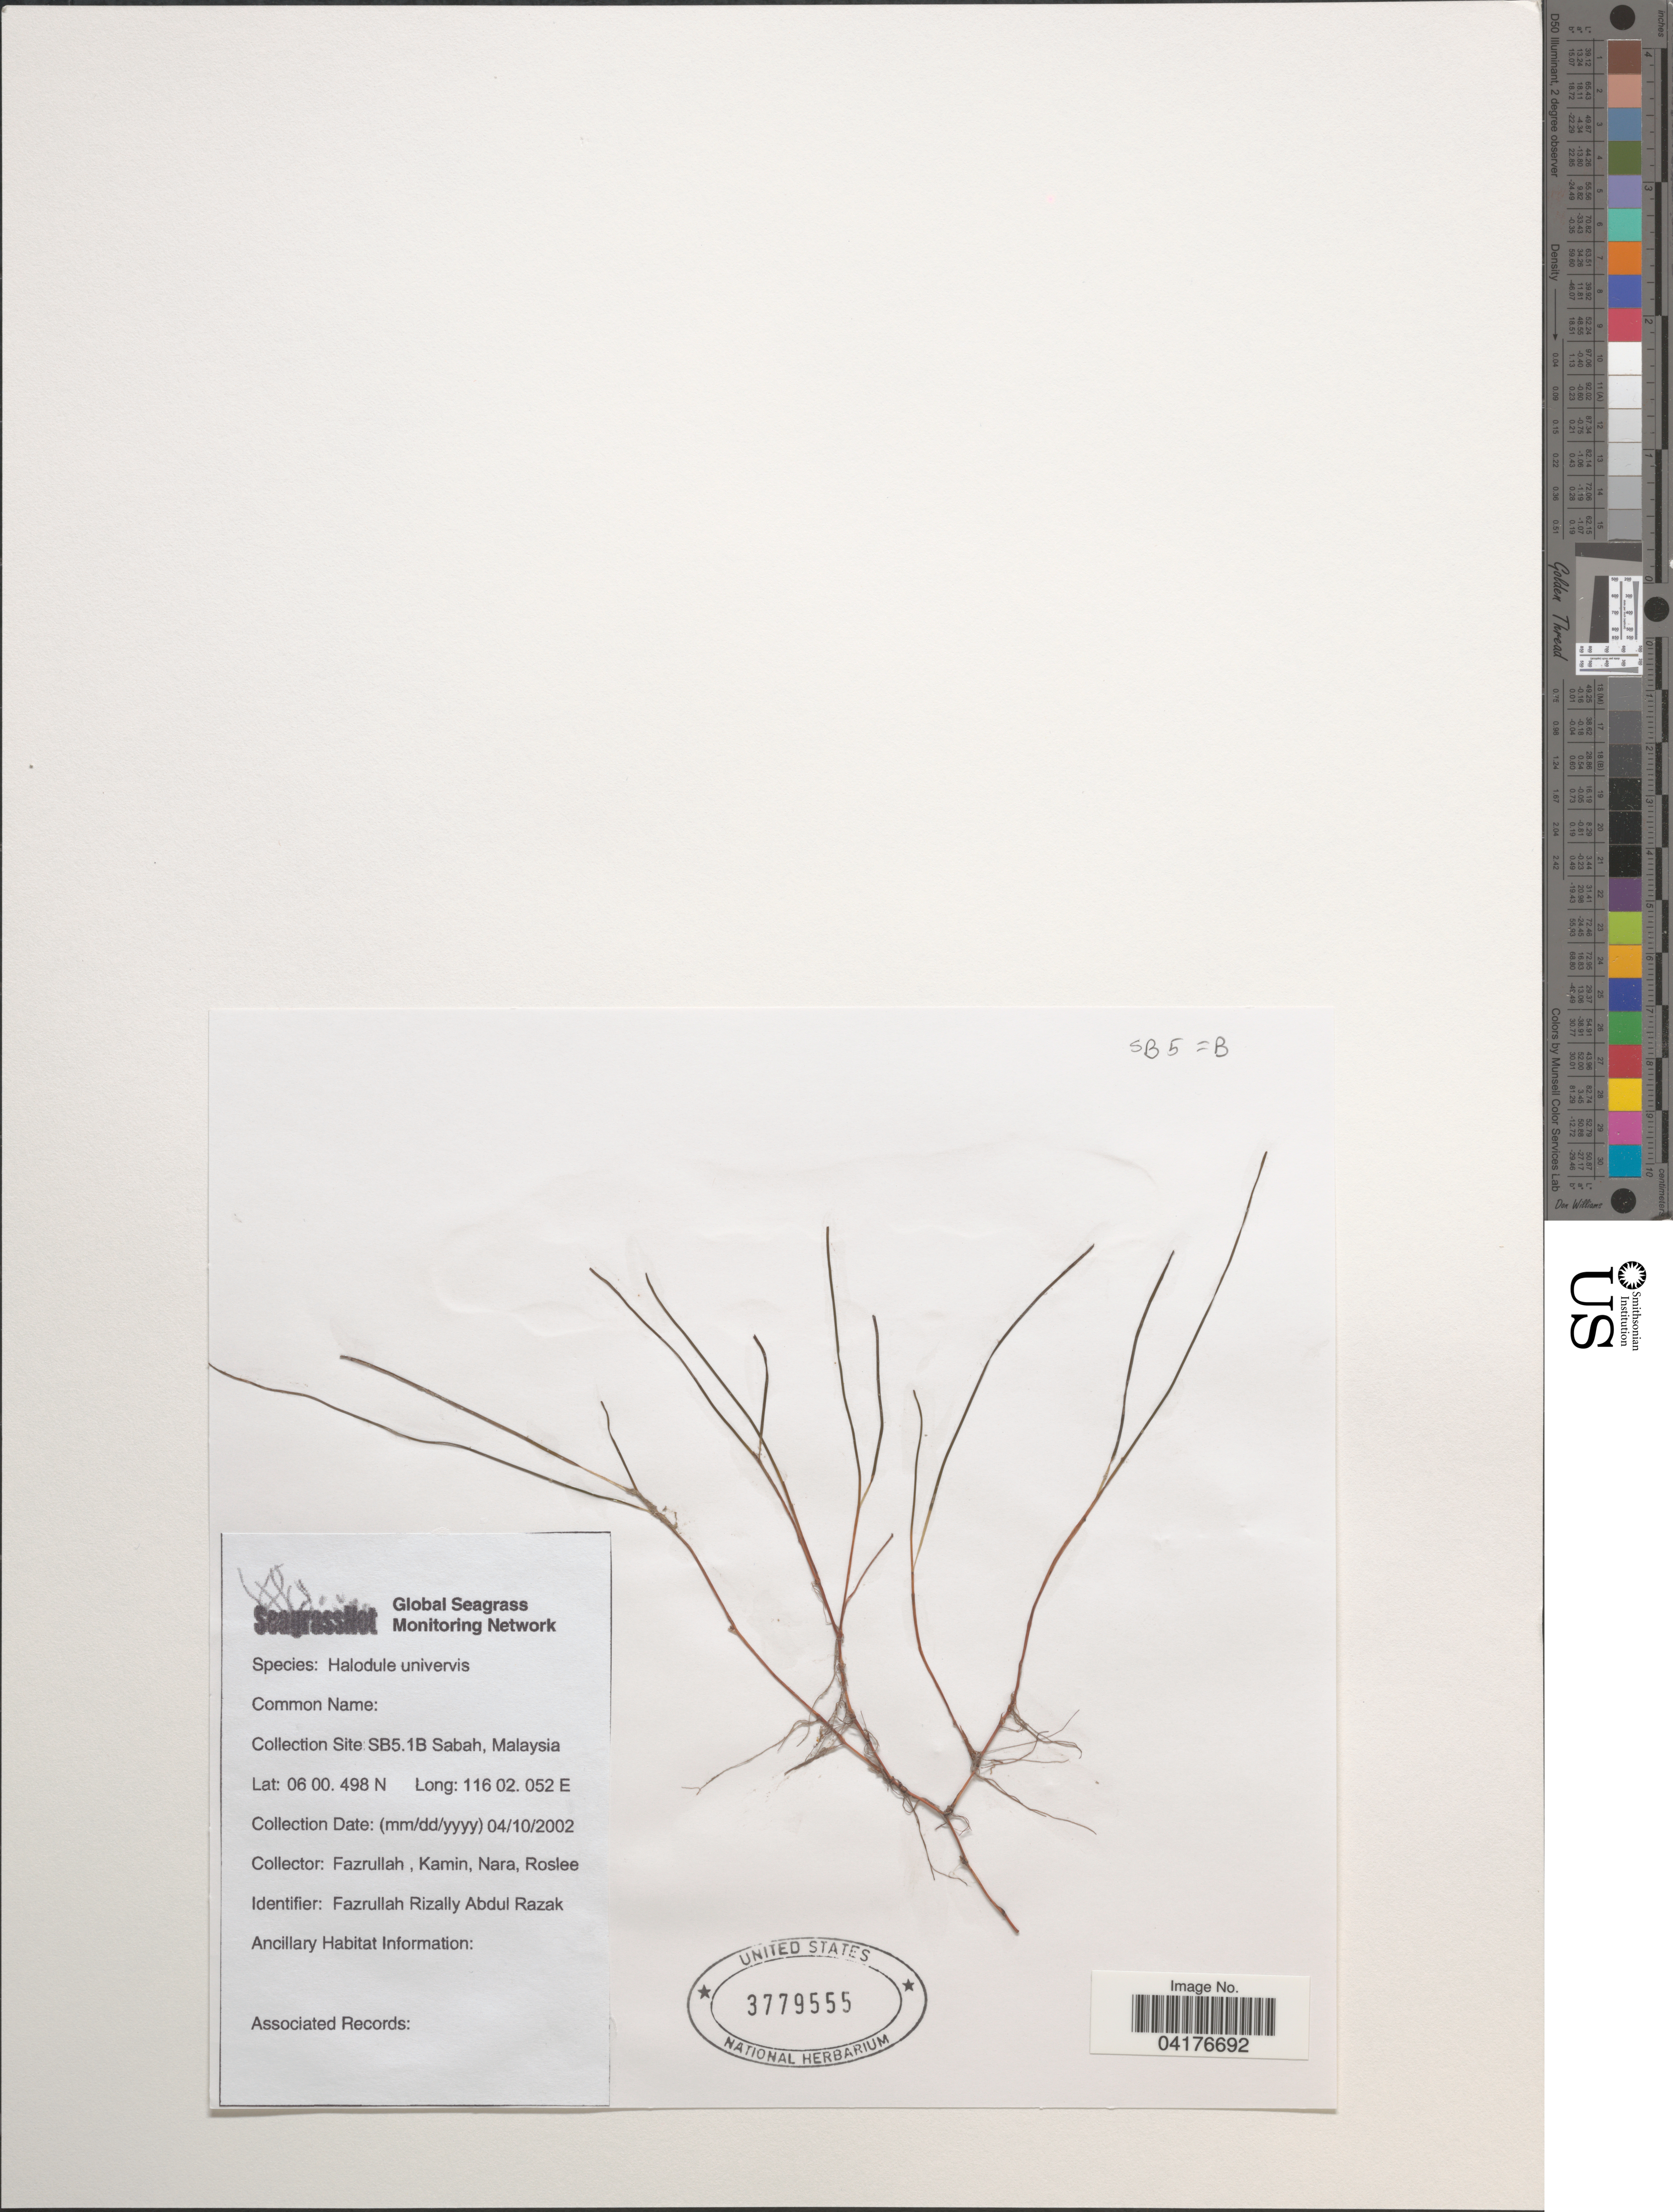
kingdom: Plantae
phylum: Tracheophyta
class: Liliopsida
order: Alismatales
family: Cymodoceaceae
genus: Halodule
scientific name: Halodule uninervis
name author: (Forssk.) Asch.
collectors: Fazrullah, Kamin, Nara & Roslee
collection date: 2002-04-10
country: Malaysia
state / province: Sabah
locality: SB5.1B.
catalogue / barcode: US 3779555